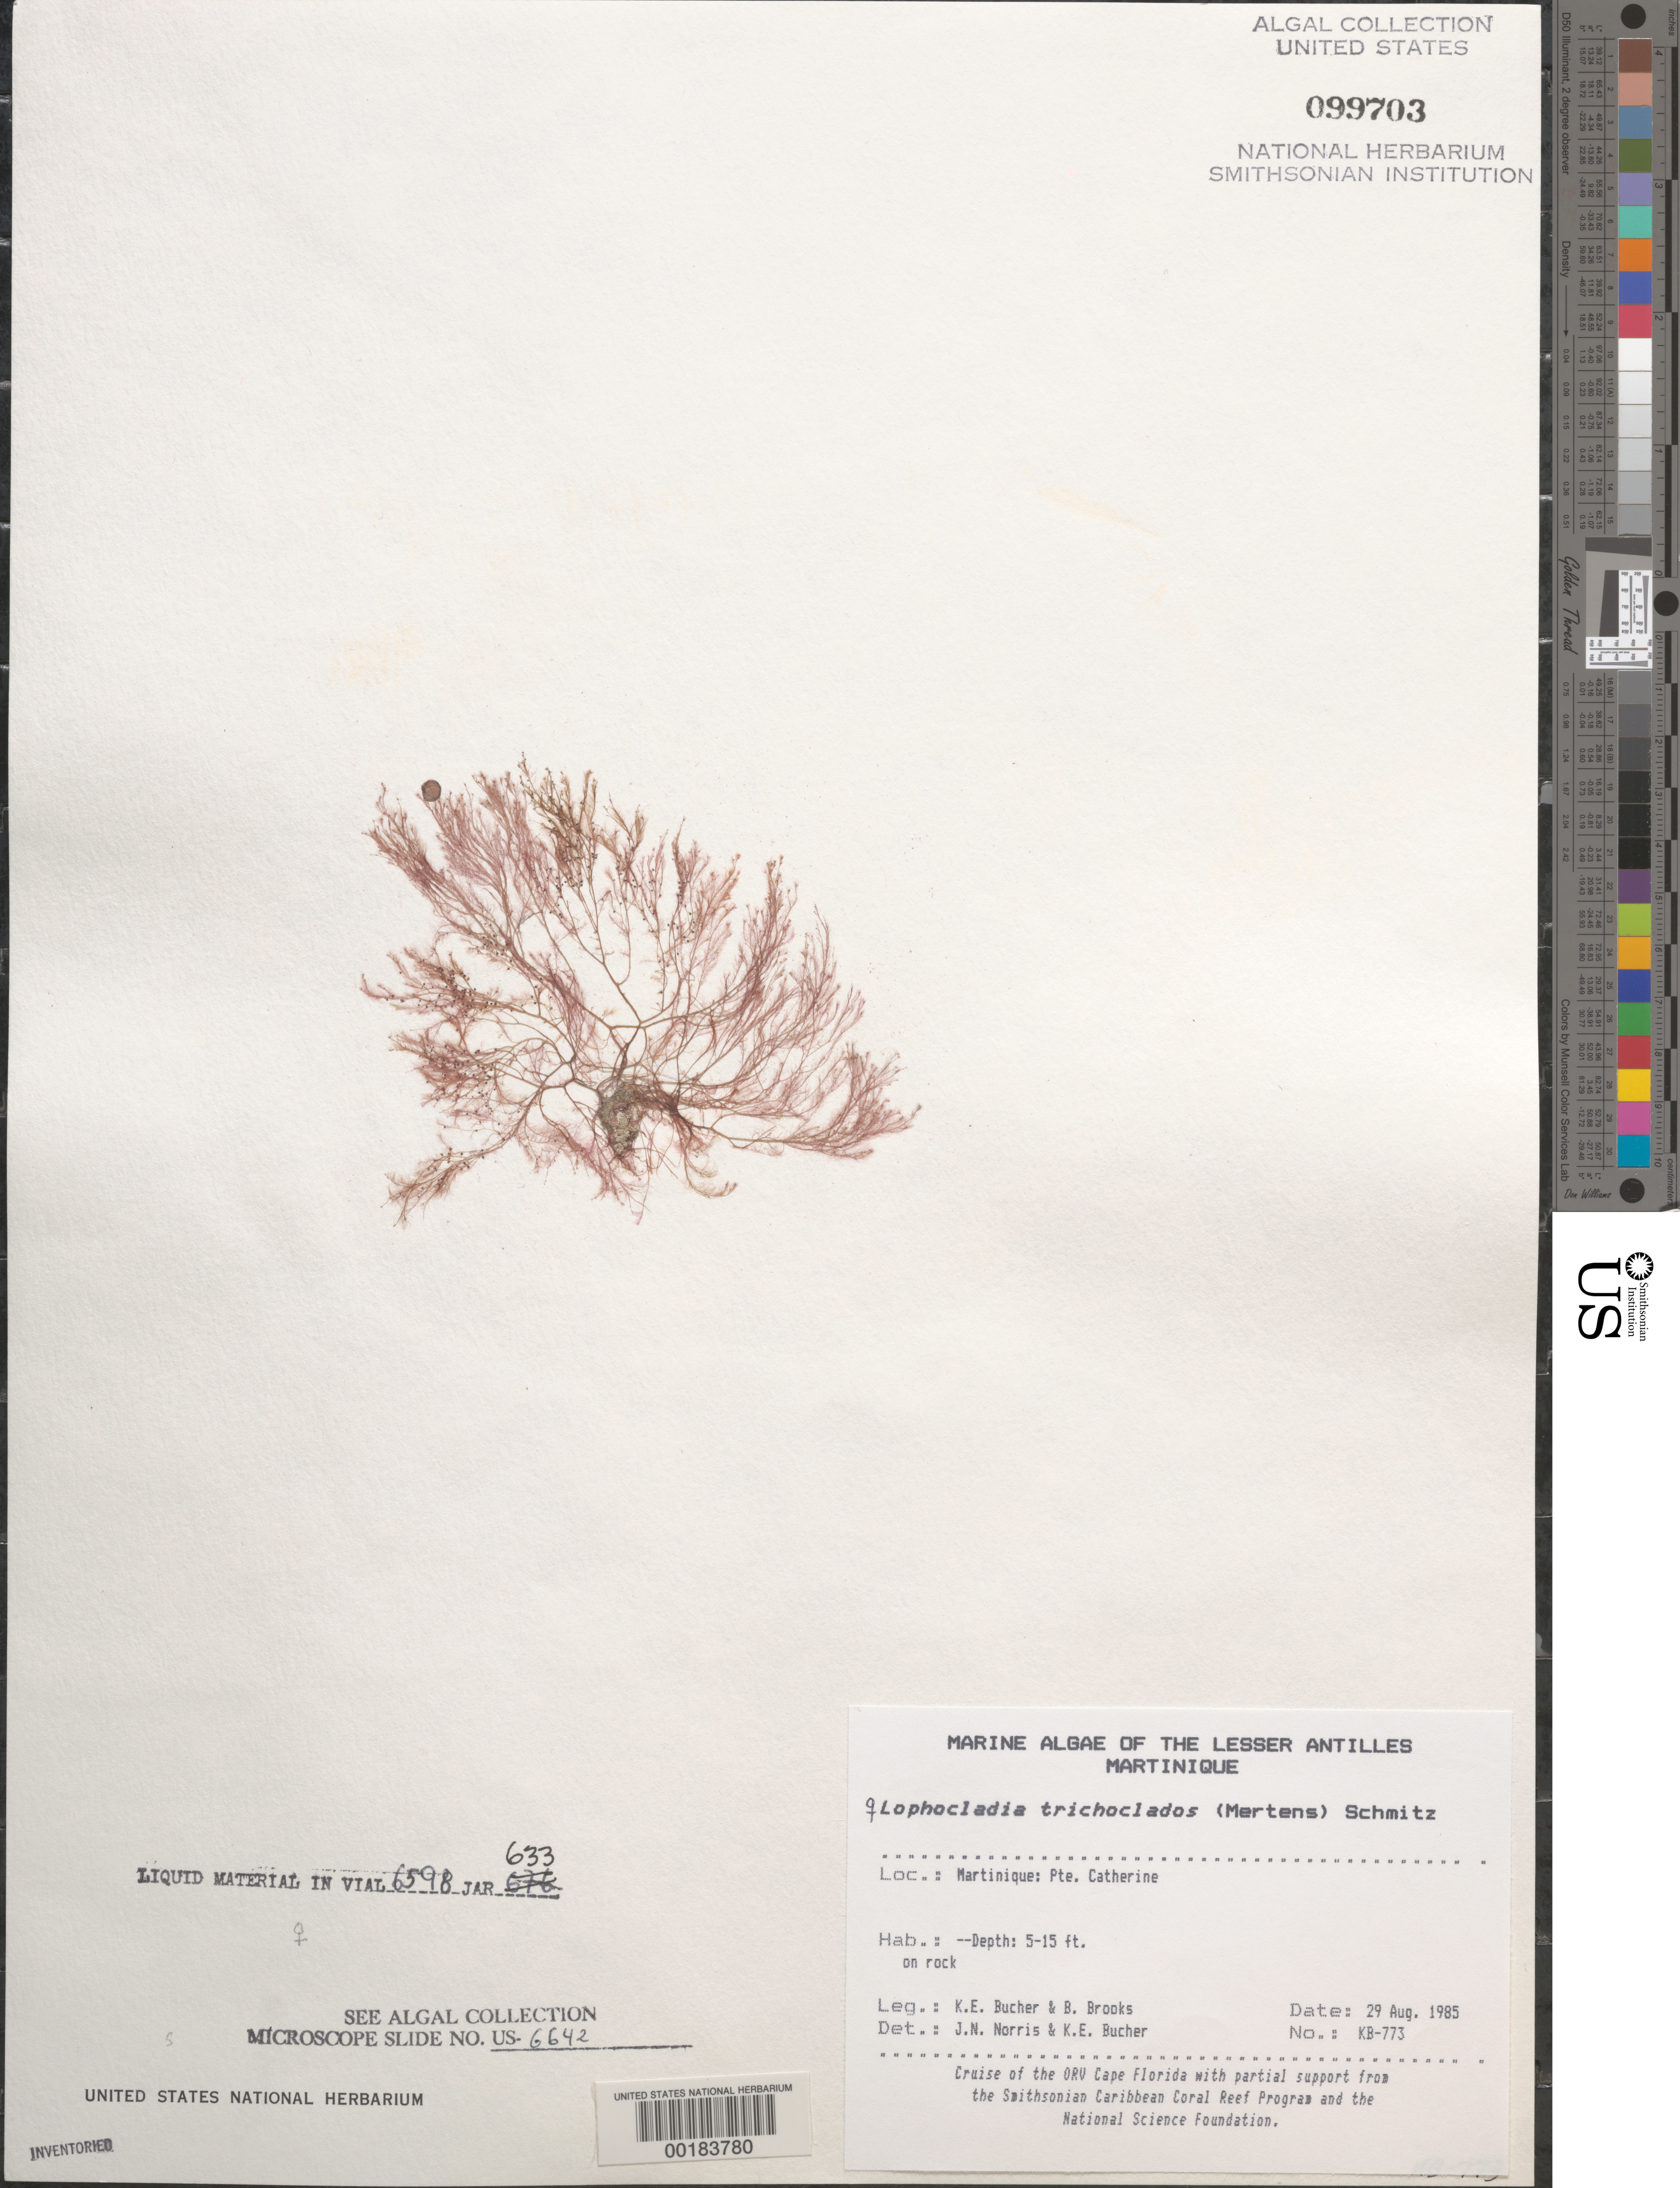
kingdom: Plantae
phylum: Rhodophyta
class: Florideophyceae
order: Ceramiales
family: Rhodomelaceae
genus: Lophocladia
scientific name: Lophocladia trichoclados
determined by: Norris, J. N.; Bucher, K. E.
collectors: K. E. Bucher & B. Brooks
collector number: Kb-773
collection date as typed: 29 Aug 1985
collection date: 1985-08-29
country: Martinique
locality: Pointe Catherine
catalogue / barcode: US 99703